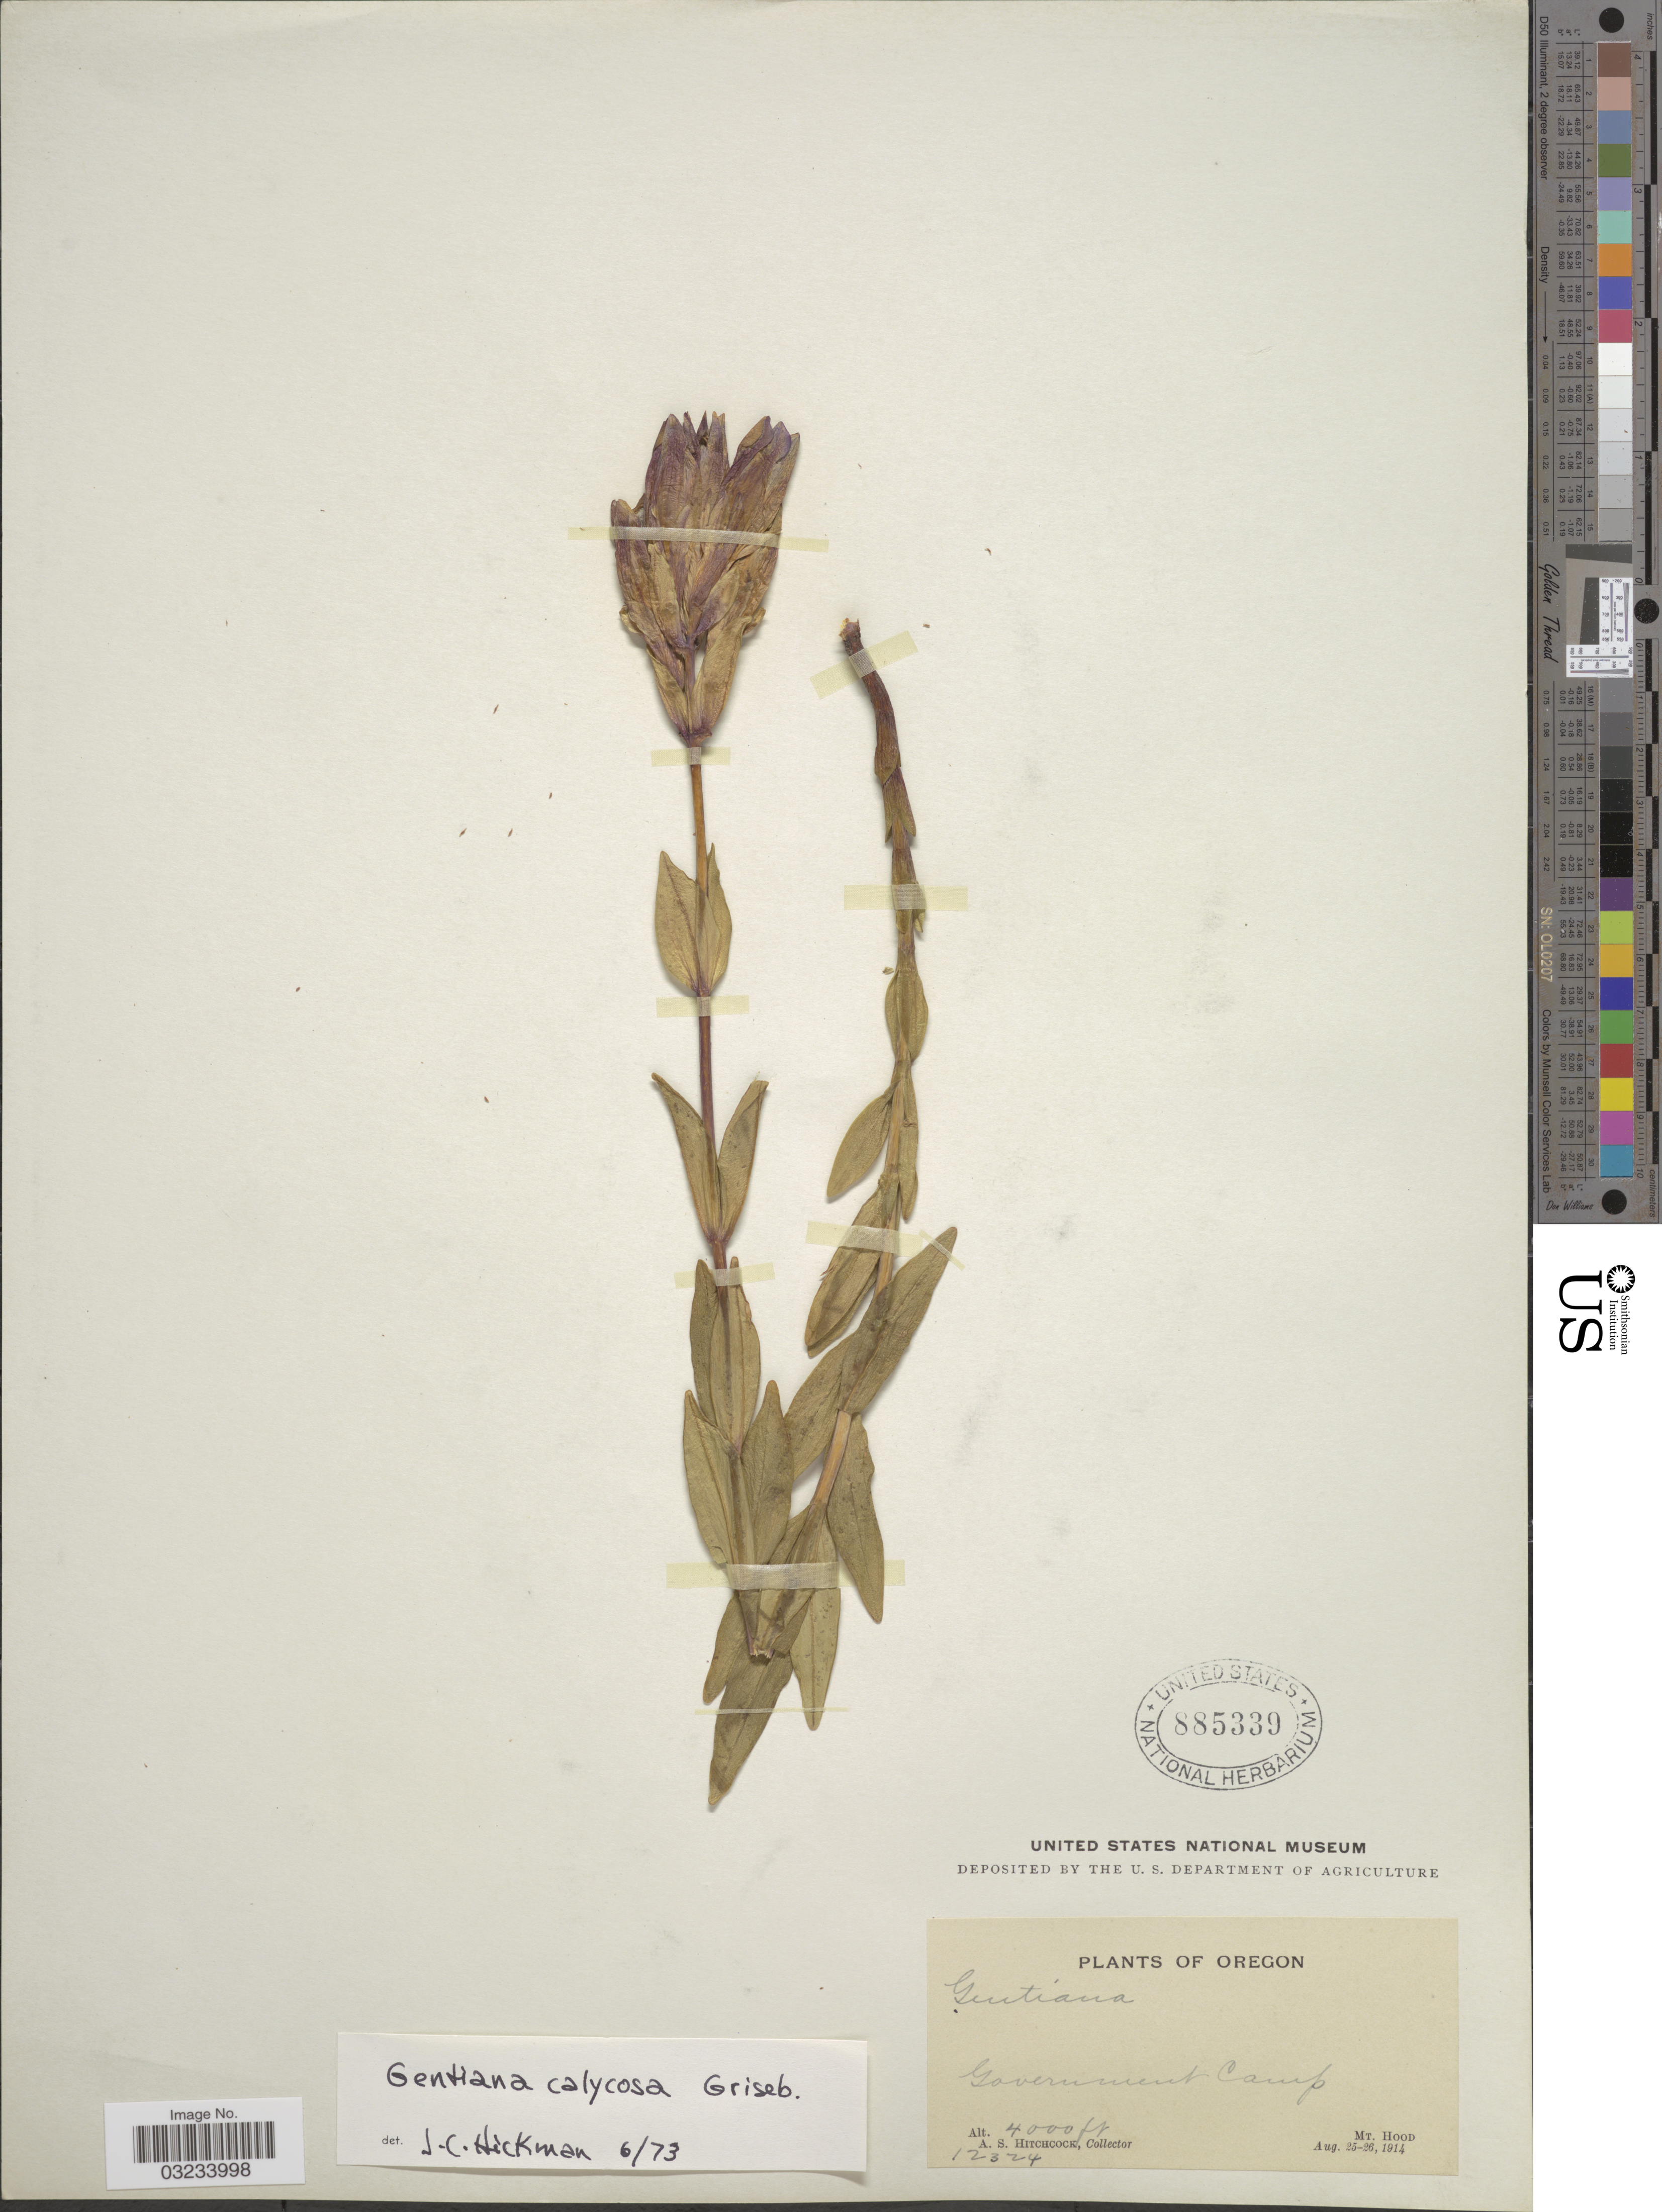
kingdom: Plantae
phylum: Tracheophyta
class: Magnoliopsida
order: Gentianales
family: Gentianaceae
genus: Gentiana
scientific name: Gentiana calycosa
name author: Griseb.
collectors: A. S. Hitchcock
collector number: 12324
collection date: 1914-08-25/1914-08-26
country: United States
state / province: Oregon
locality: Government Camp, Mt. Hood.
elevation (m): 1219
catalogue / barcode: US 885339